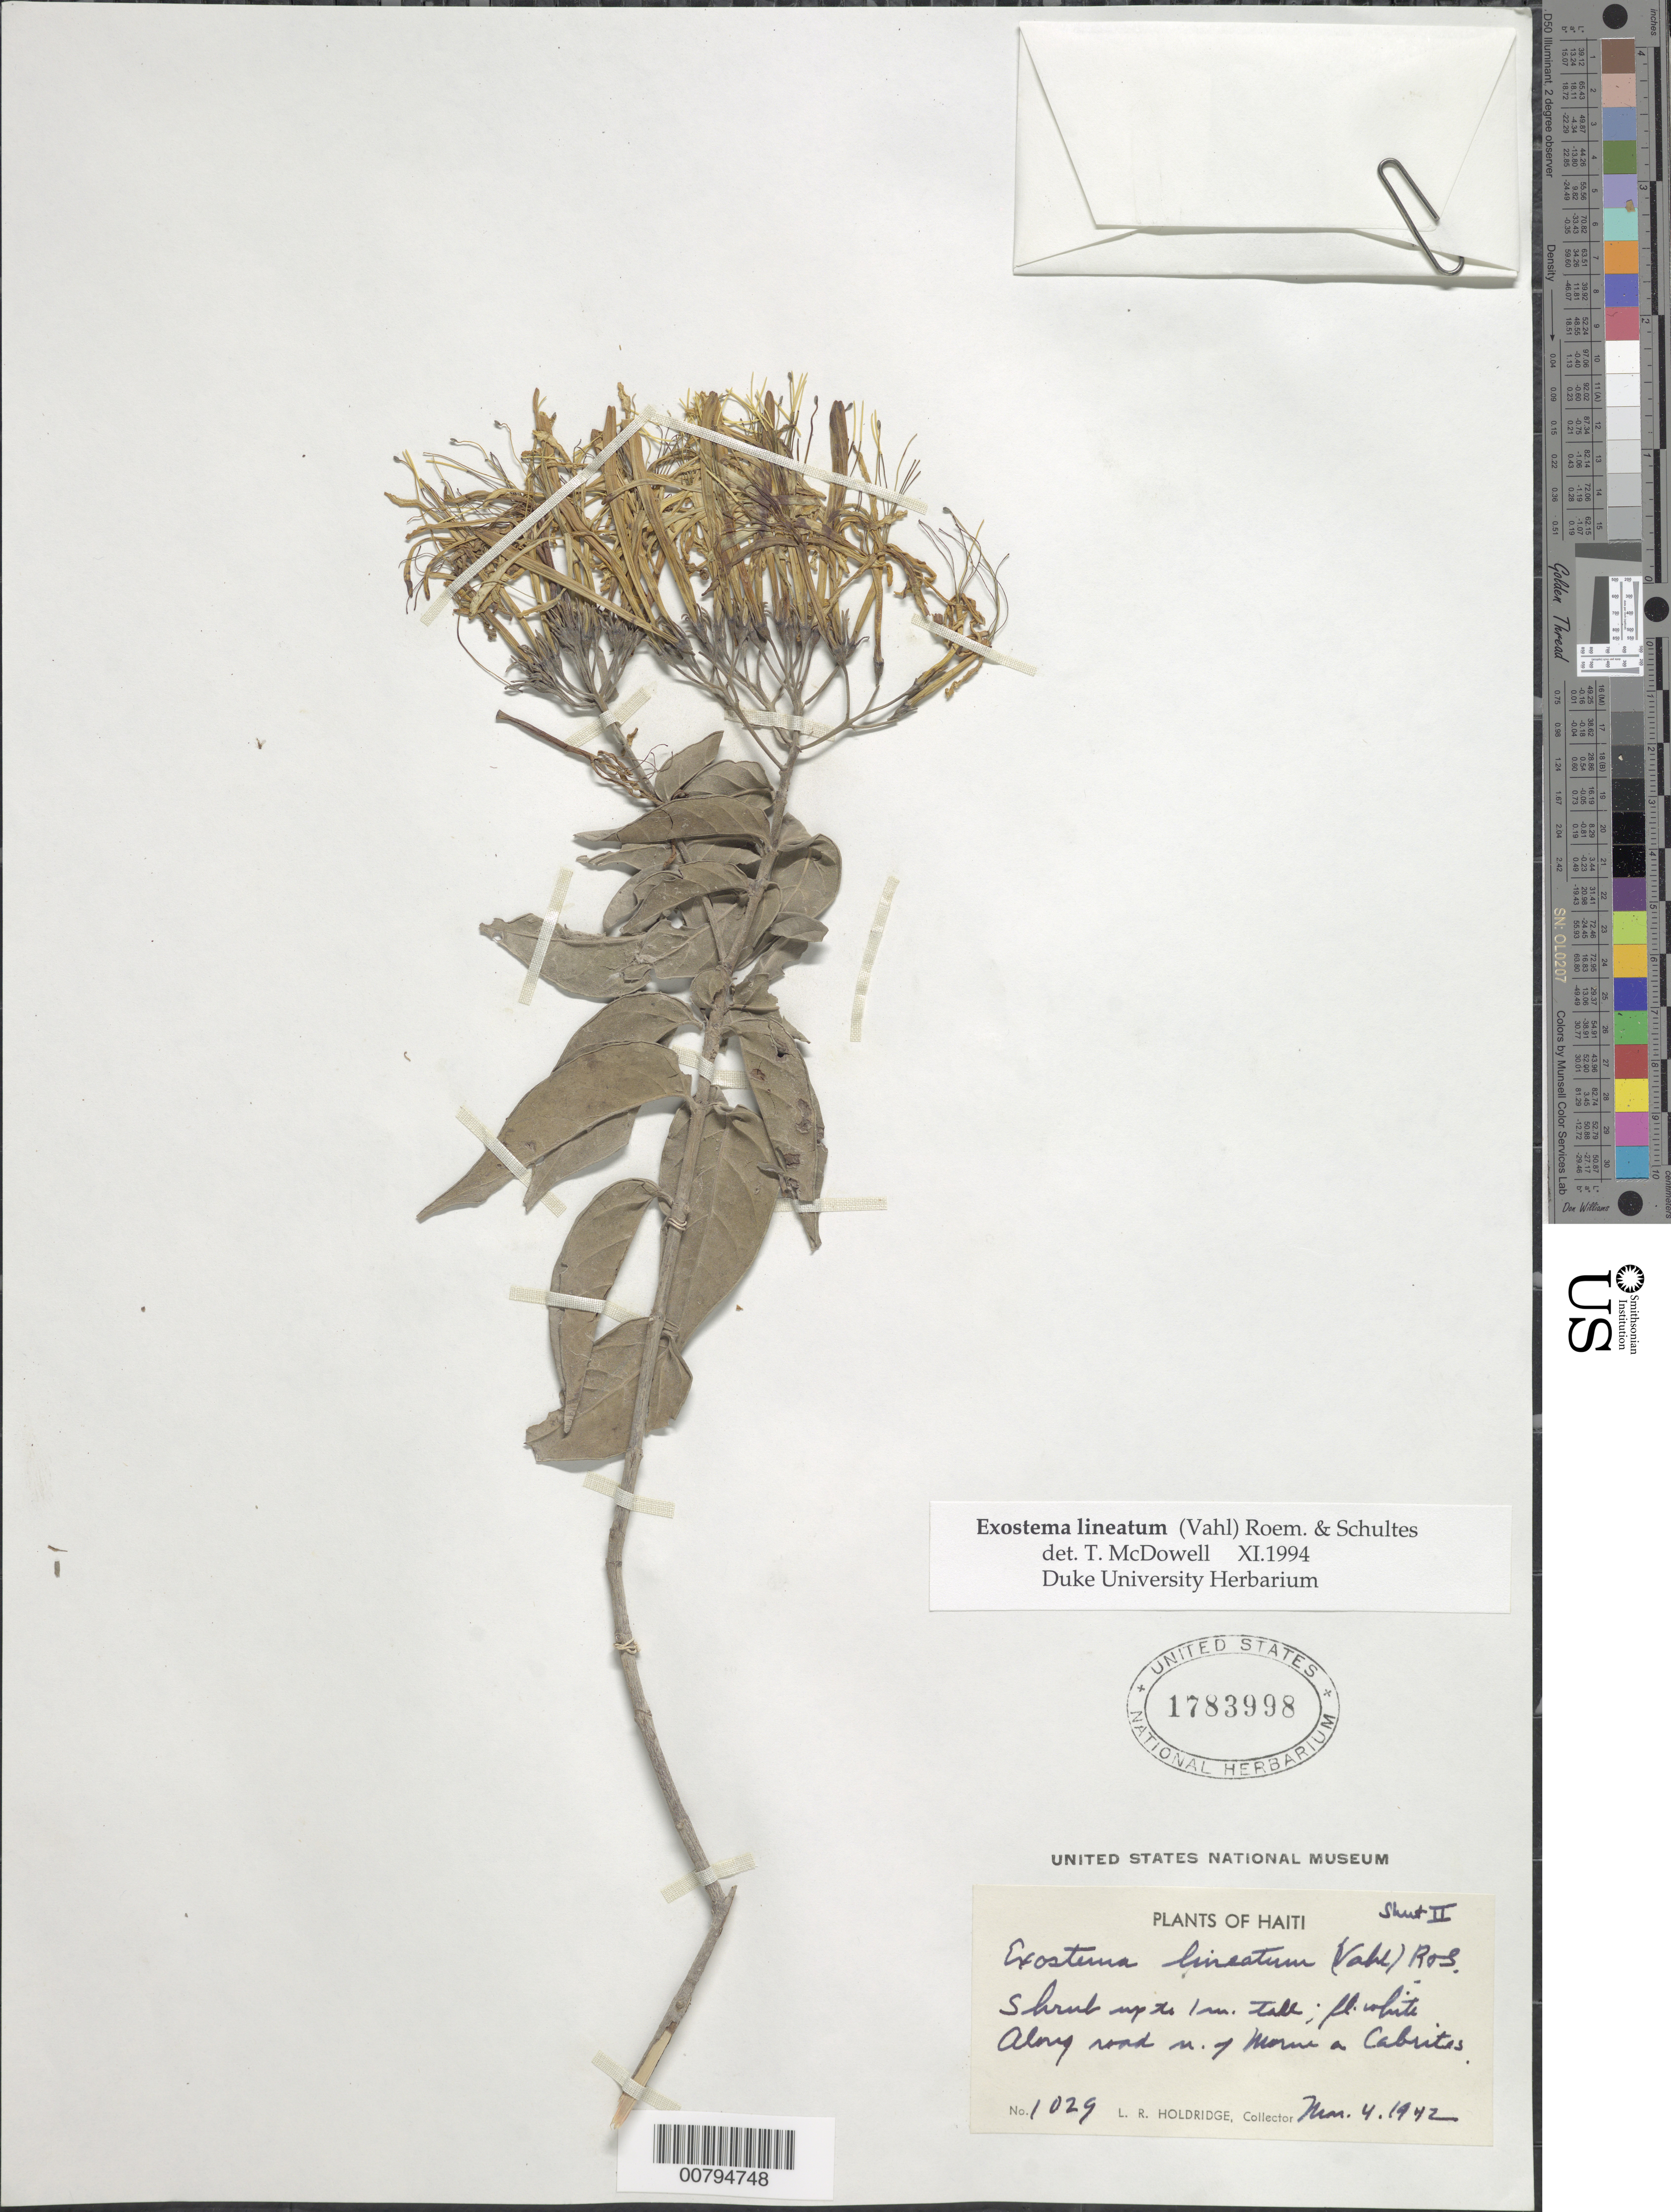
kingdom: Plantae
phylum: Tracheophyta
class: Magnoliopsida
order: Gentianales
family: Rubiaceae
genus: Exostema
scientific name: Exostema lineatum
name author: (Vahl) Roem. & Schult.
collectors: L. Holdridge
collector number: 1029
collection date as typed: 04 Mar 1942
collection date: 1942-03-04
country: Haiti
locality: Along road north of Morne a Cabritus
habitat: Roadside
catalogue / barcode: US 1783998